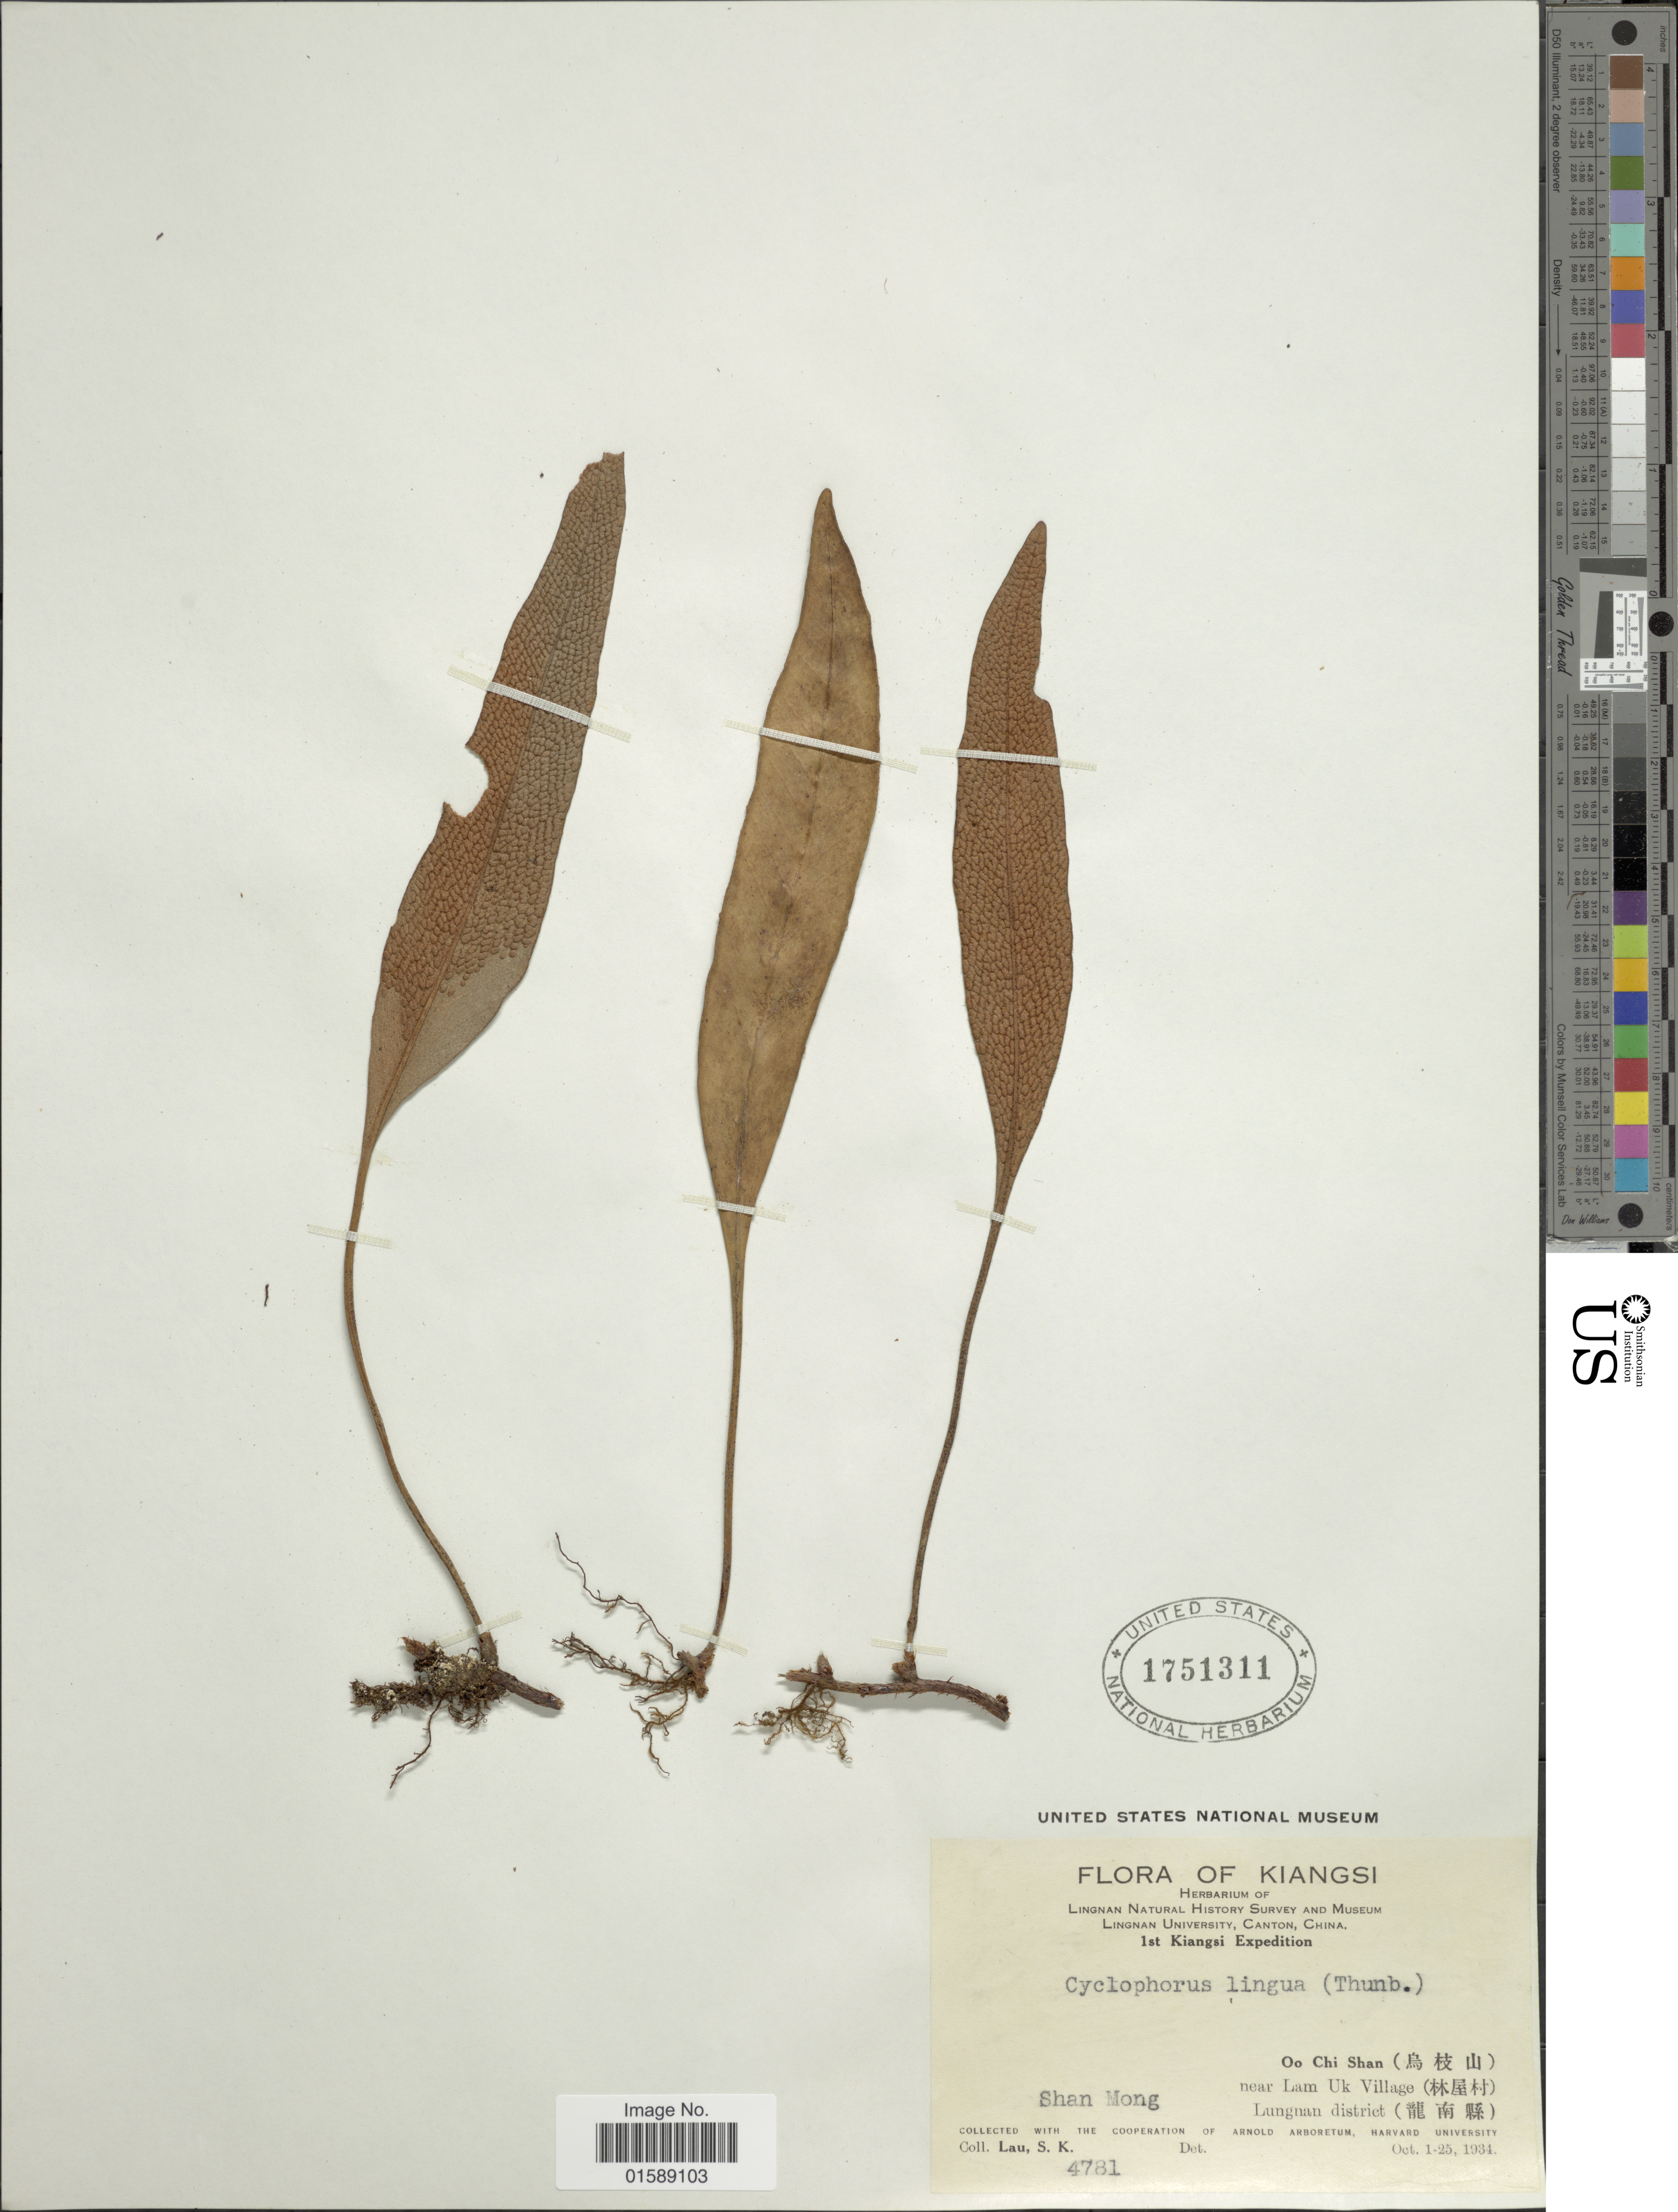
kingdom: Plantae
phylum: Tracheophyta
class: Polypodiopsida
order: Polypodiales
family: Polypodiaceae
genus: Pyrrosia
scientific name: Pyrrosia lingua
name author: (Thurb.) Farw.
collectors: S. K. Lau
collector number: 4781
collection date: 1934-10-01/1934-10-25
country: China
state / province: Jiangxi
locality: Kiangsi. Oo Chi Shan. near Lam Uk Village. Lungnan district. Shan Mong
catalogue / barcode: US 1751311